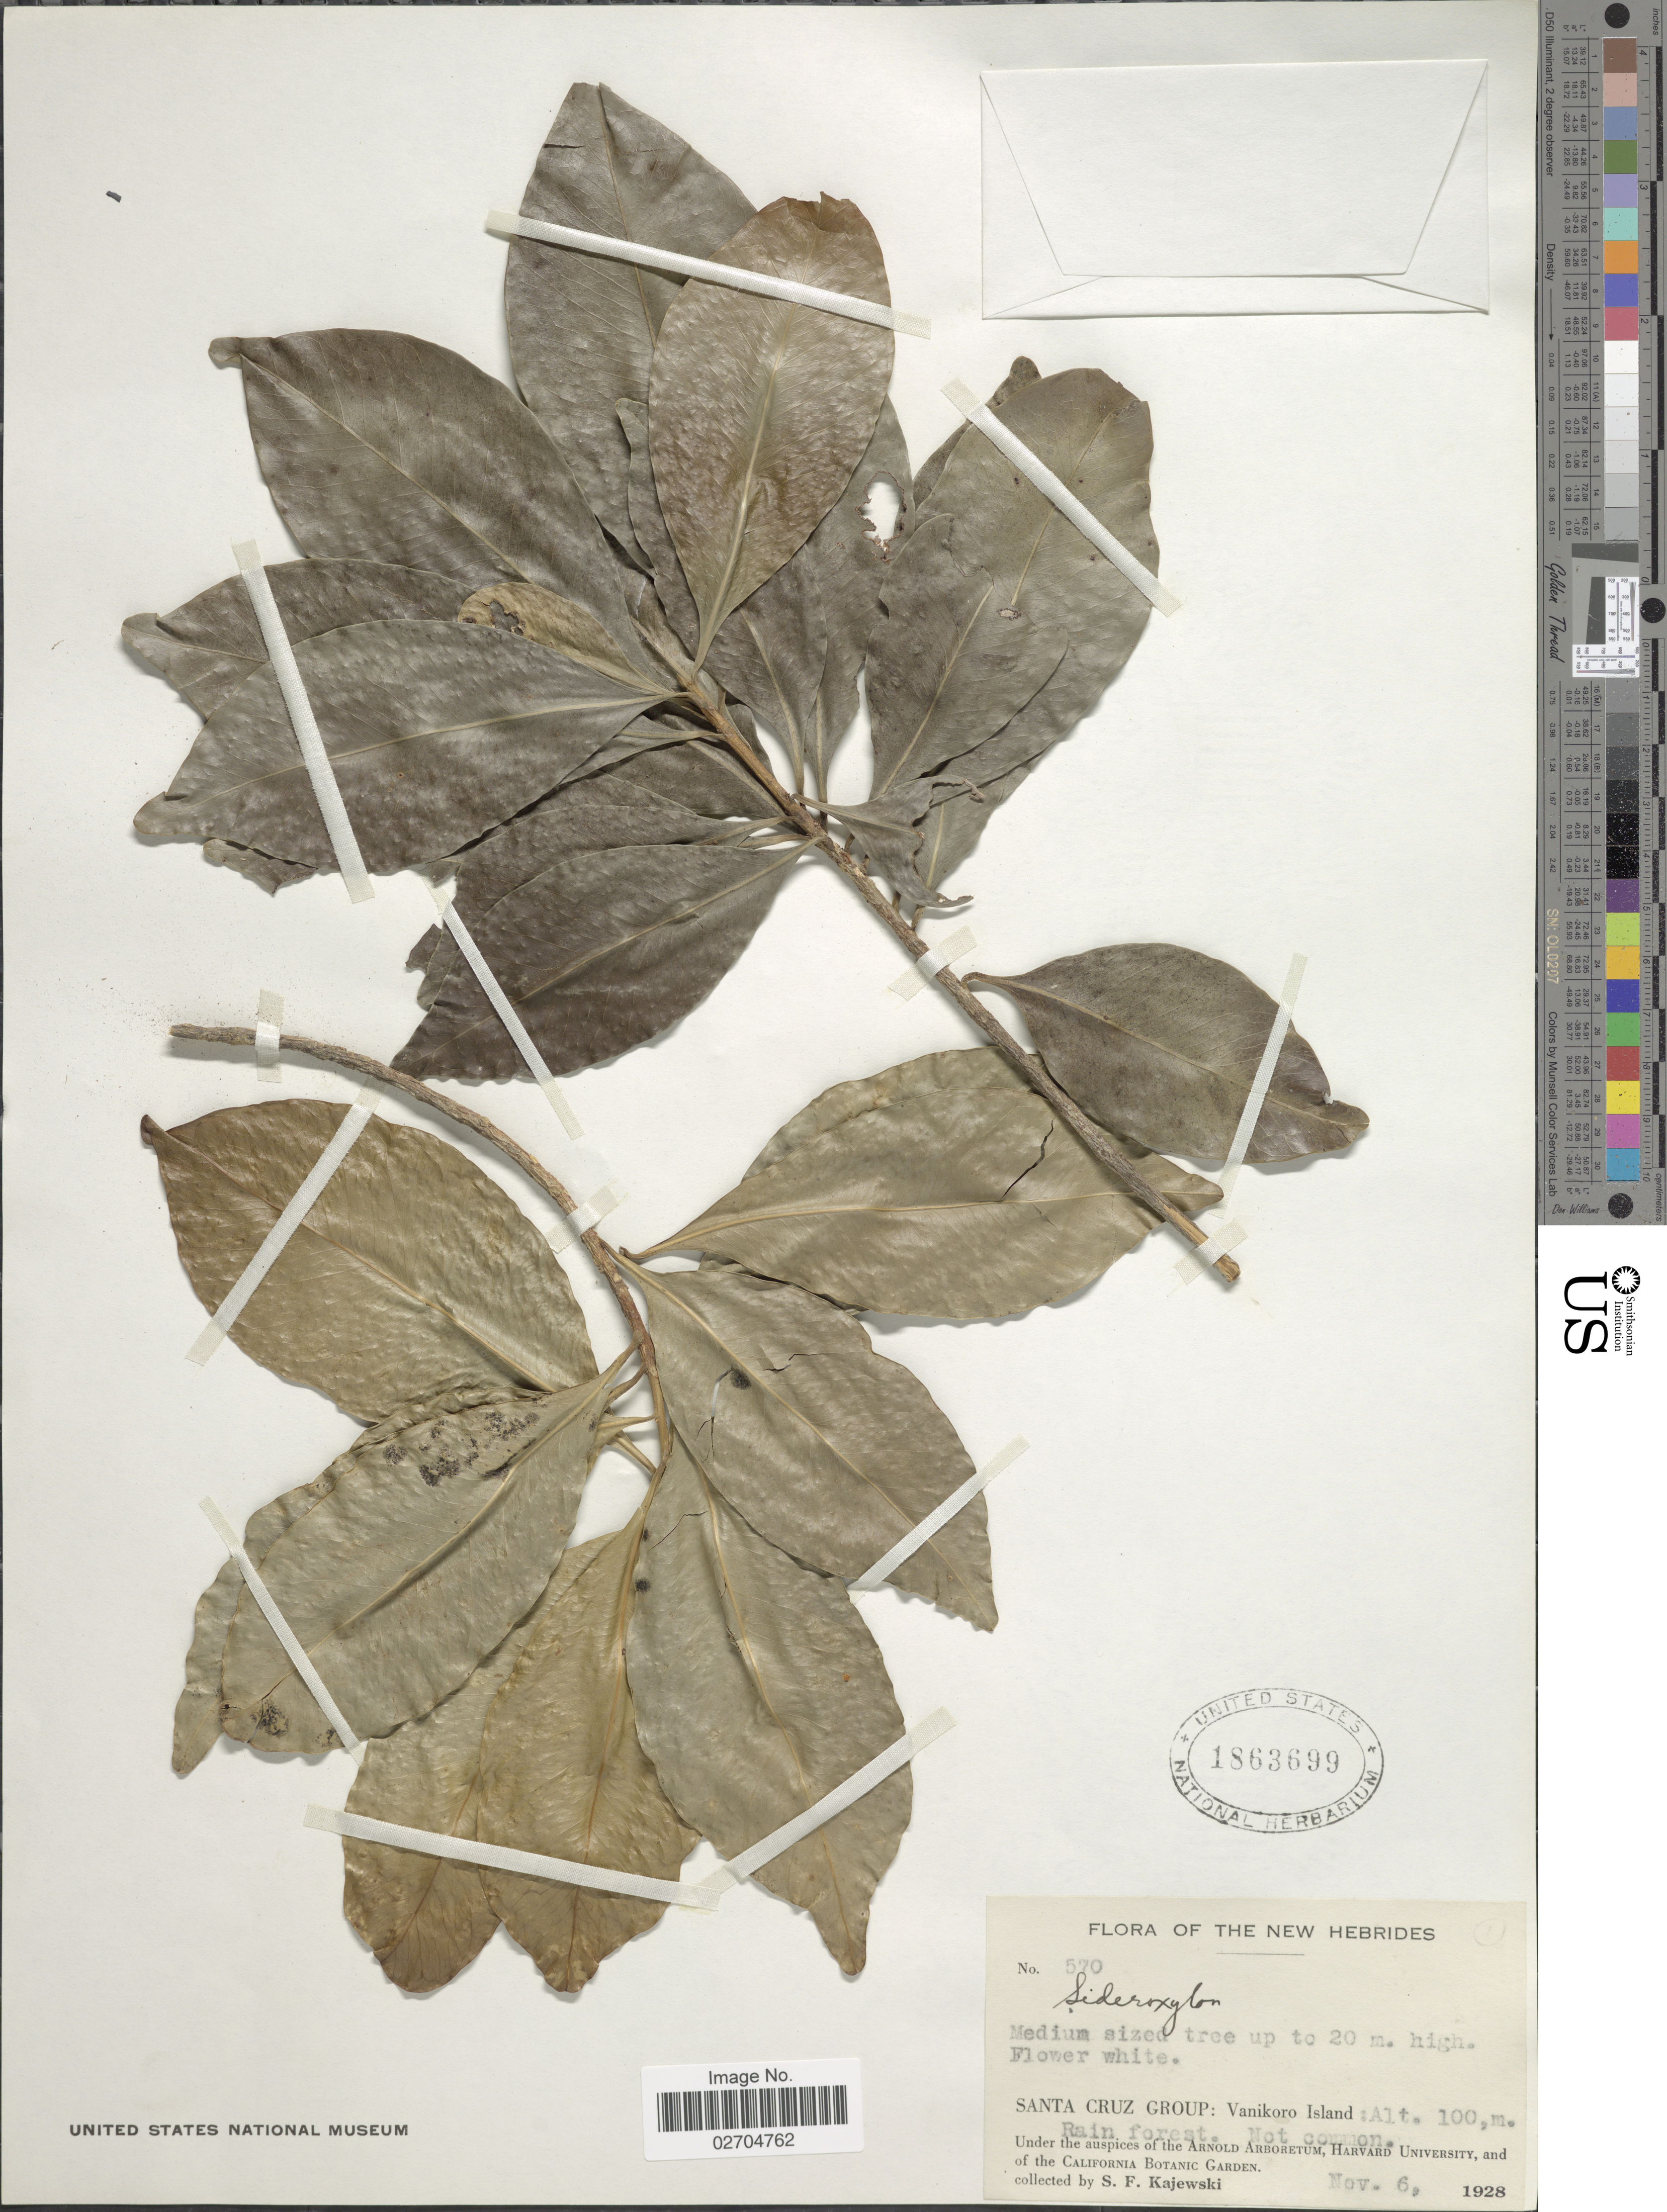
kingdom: Plantae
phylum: Tracheophyta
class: Magnoliopsida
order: Ericales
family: Sapotaceae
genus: Planchonella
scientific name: Planchonella sp.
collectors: S. Kajewski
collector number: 570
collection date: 1928-11-06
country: Vanuatu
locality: The New Hebrides. Santa Cruz Group: Vanikoro Island.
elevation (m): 100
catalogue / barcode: US 1863699